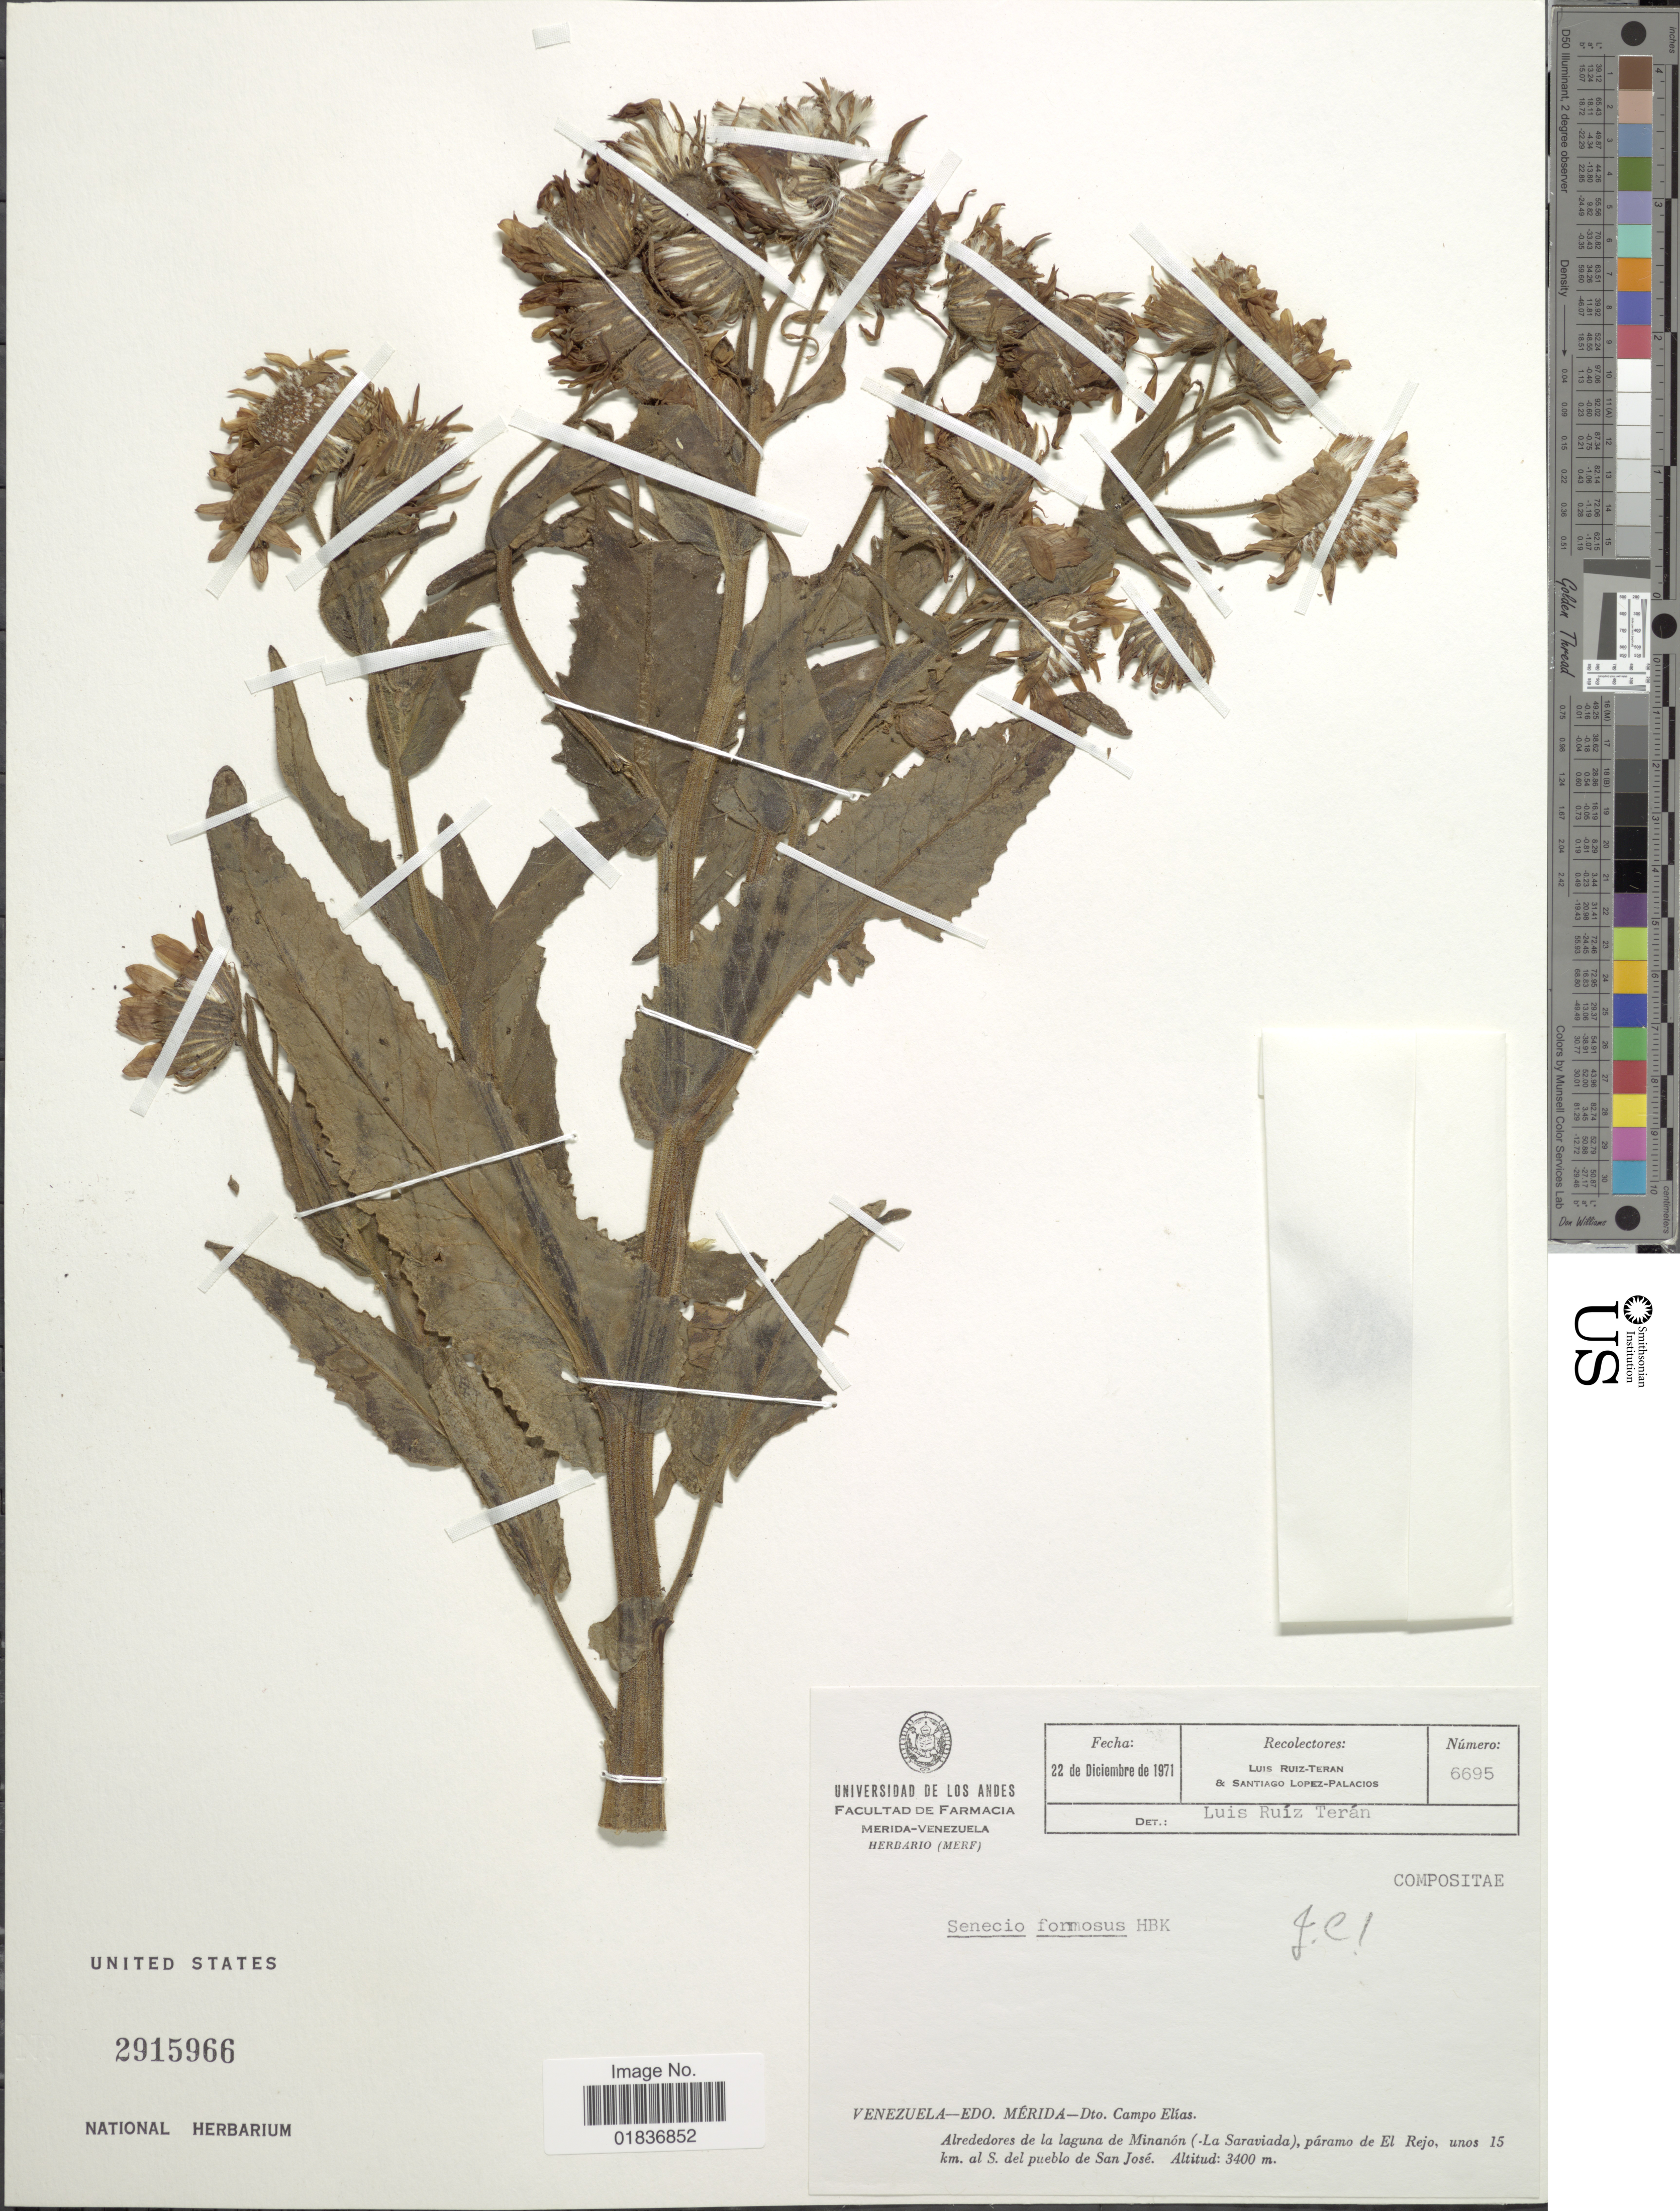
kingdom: Plantae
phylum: Tracheophyta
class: Magnoliopsida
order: Asterales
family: Asteraceae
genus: Senecio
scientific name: Senecio wedglacialis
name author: Cuatrec.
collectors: L. E. Ruíz-Terán & S. López-Palacios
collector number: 6695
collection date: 1971-12-22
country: Venezuela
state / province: Mérida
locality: Edo. Merida-Dto. Campo Elias. Alrededores de la laguna de Minanon (-La Saraciada), paramo de El Rejo, unos 15 km. al S. del pueblo de San Jose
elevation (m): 3400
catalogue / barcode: US 2915966